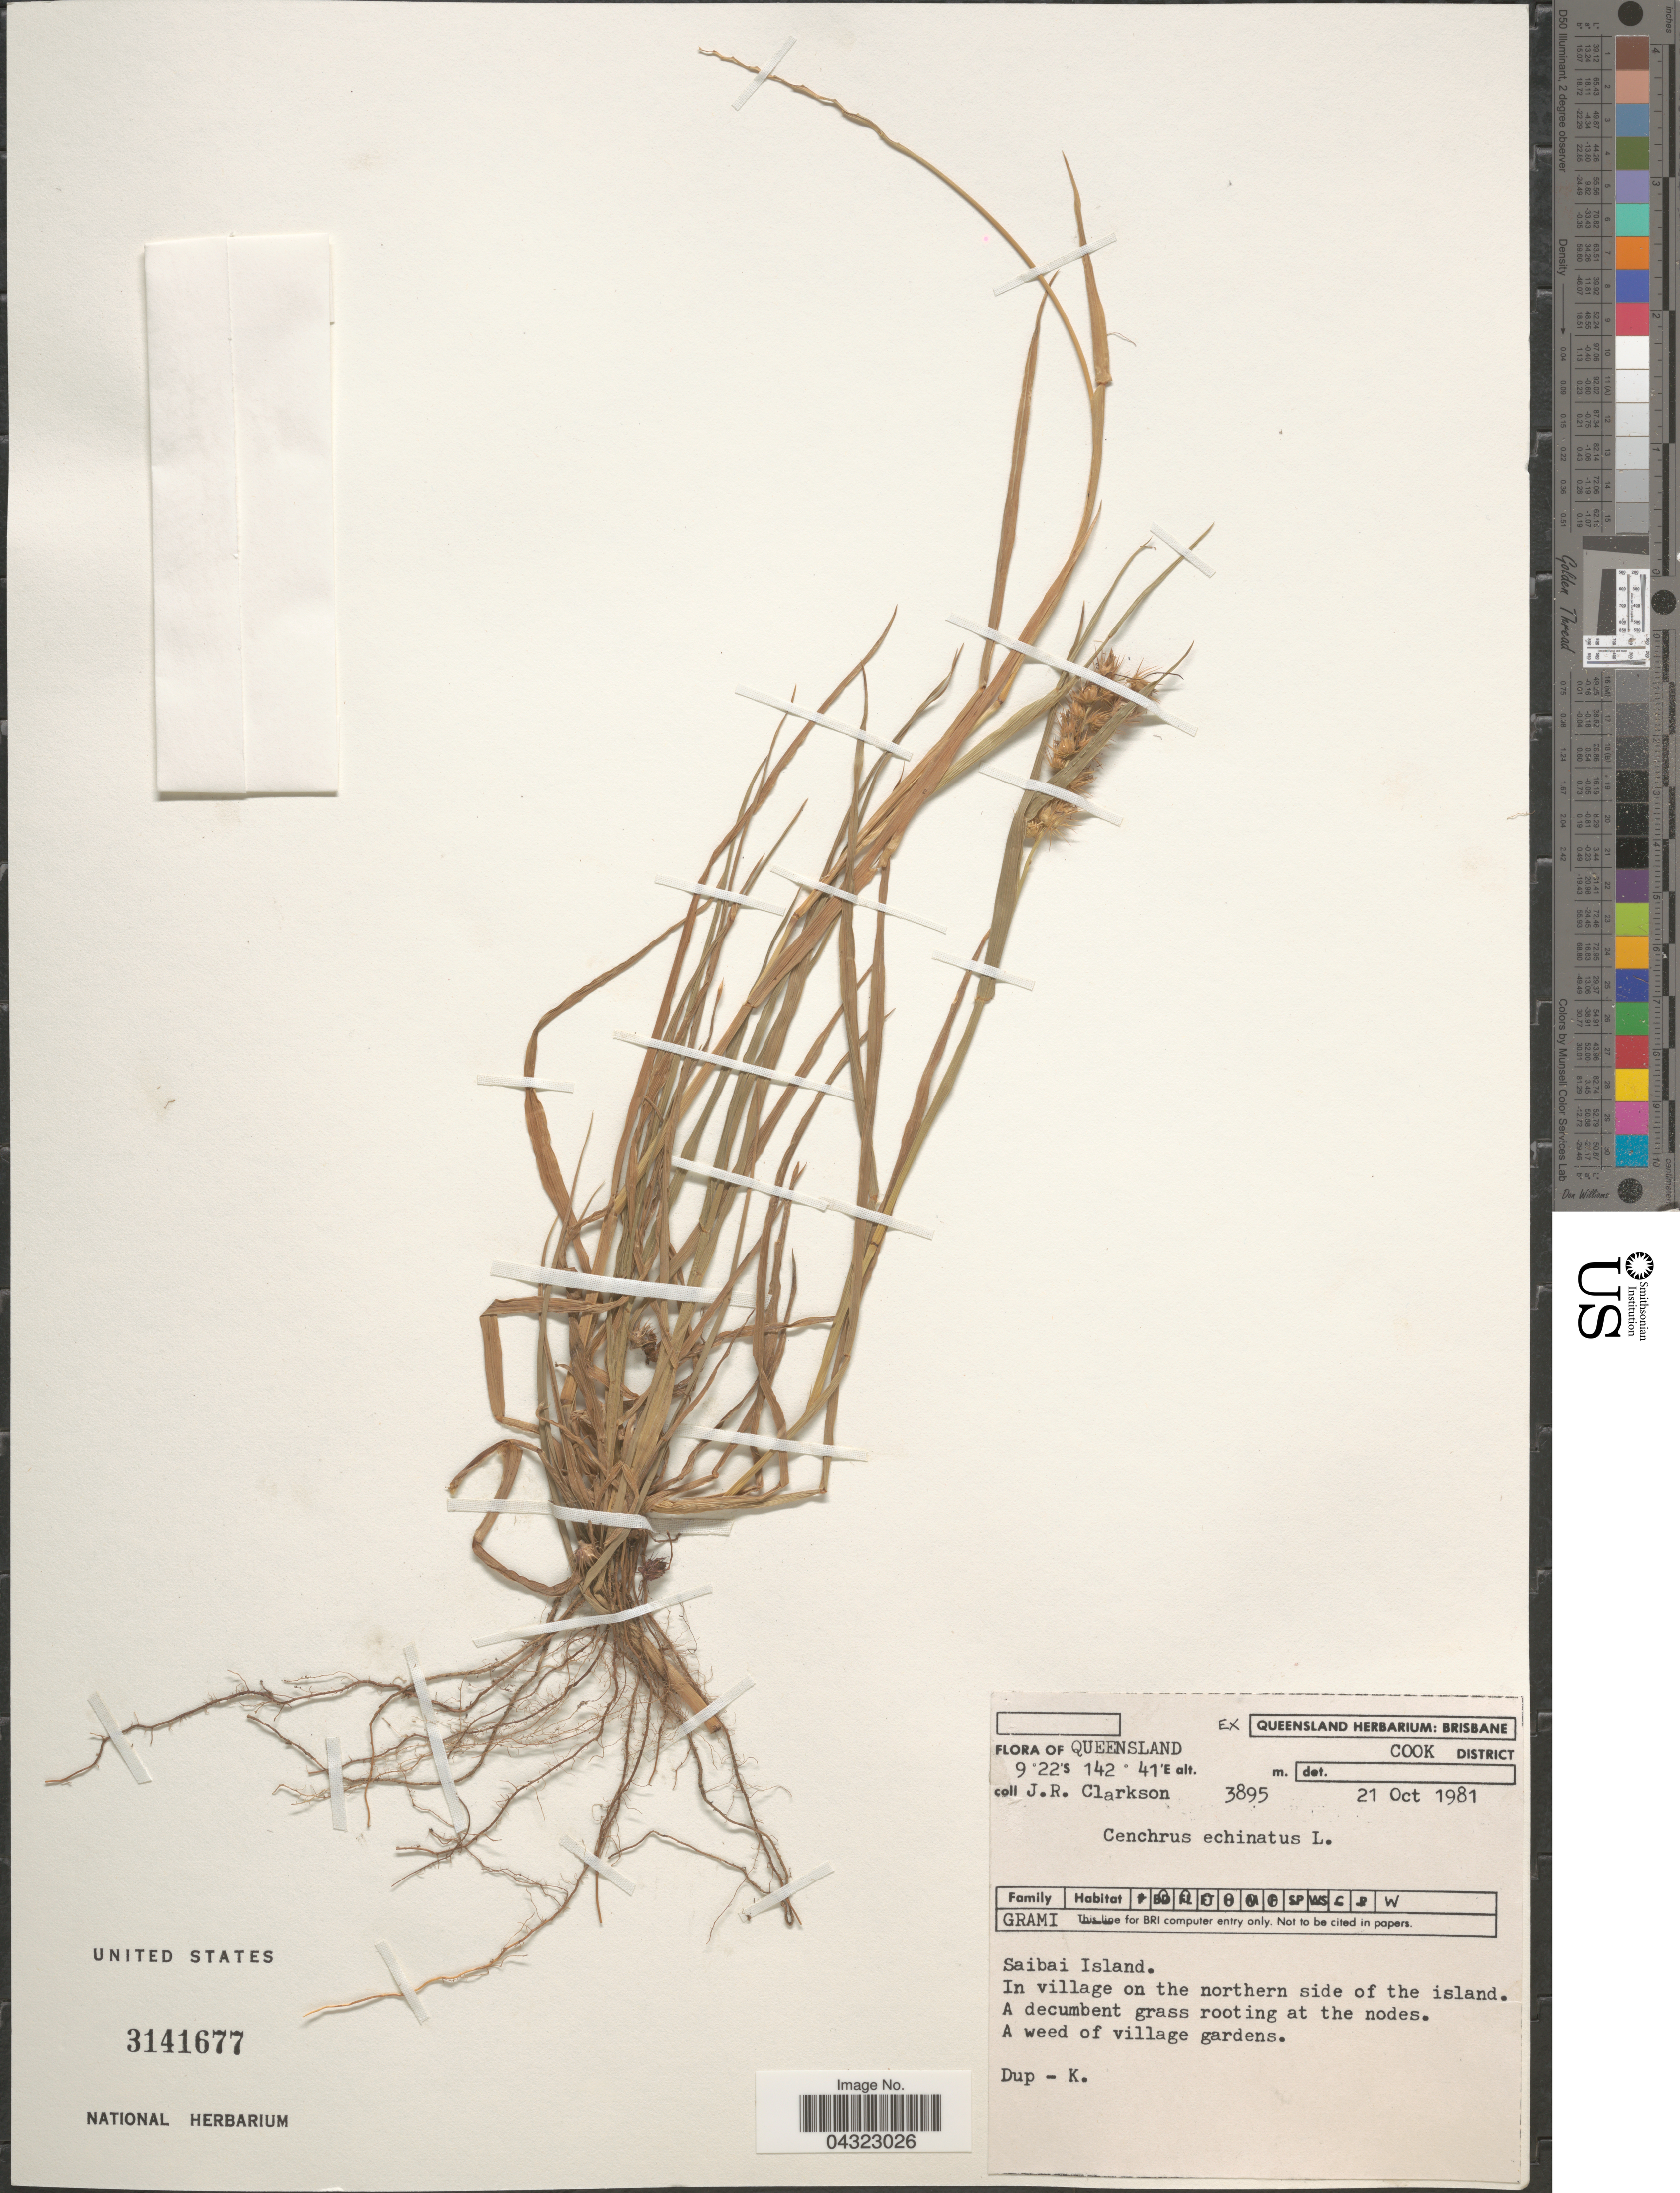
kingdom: Plantae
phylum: Tracheophyta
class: Liliopsida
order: Poales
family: Poaceae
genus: Cenchrus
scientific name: Cenchrus echinatus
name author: L.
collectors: J. Clarkson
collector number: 3895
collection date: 1981-10-21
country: Australia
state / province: Queensland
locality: Cook District. Saibai Island. In village on the northern side of the island.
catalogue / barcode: US 3141677